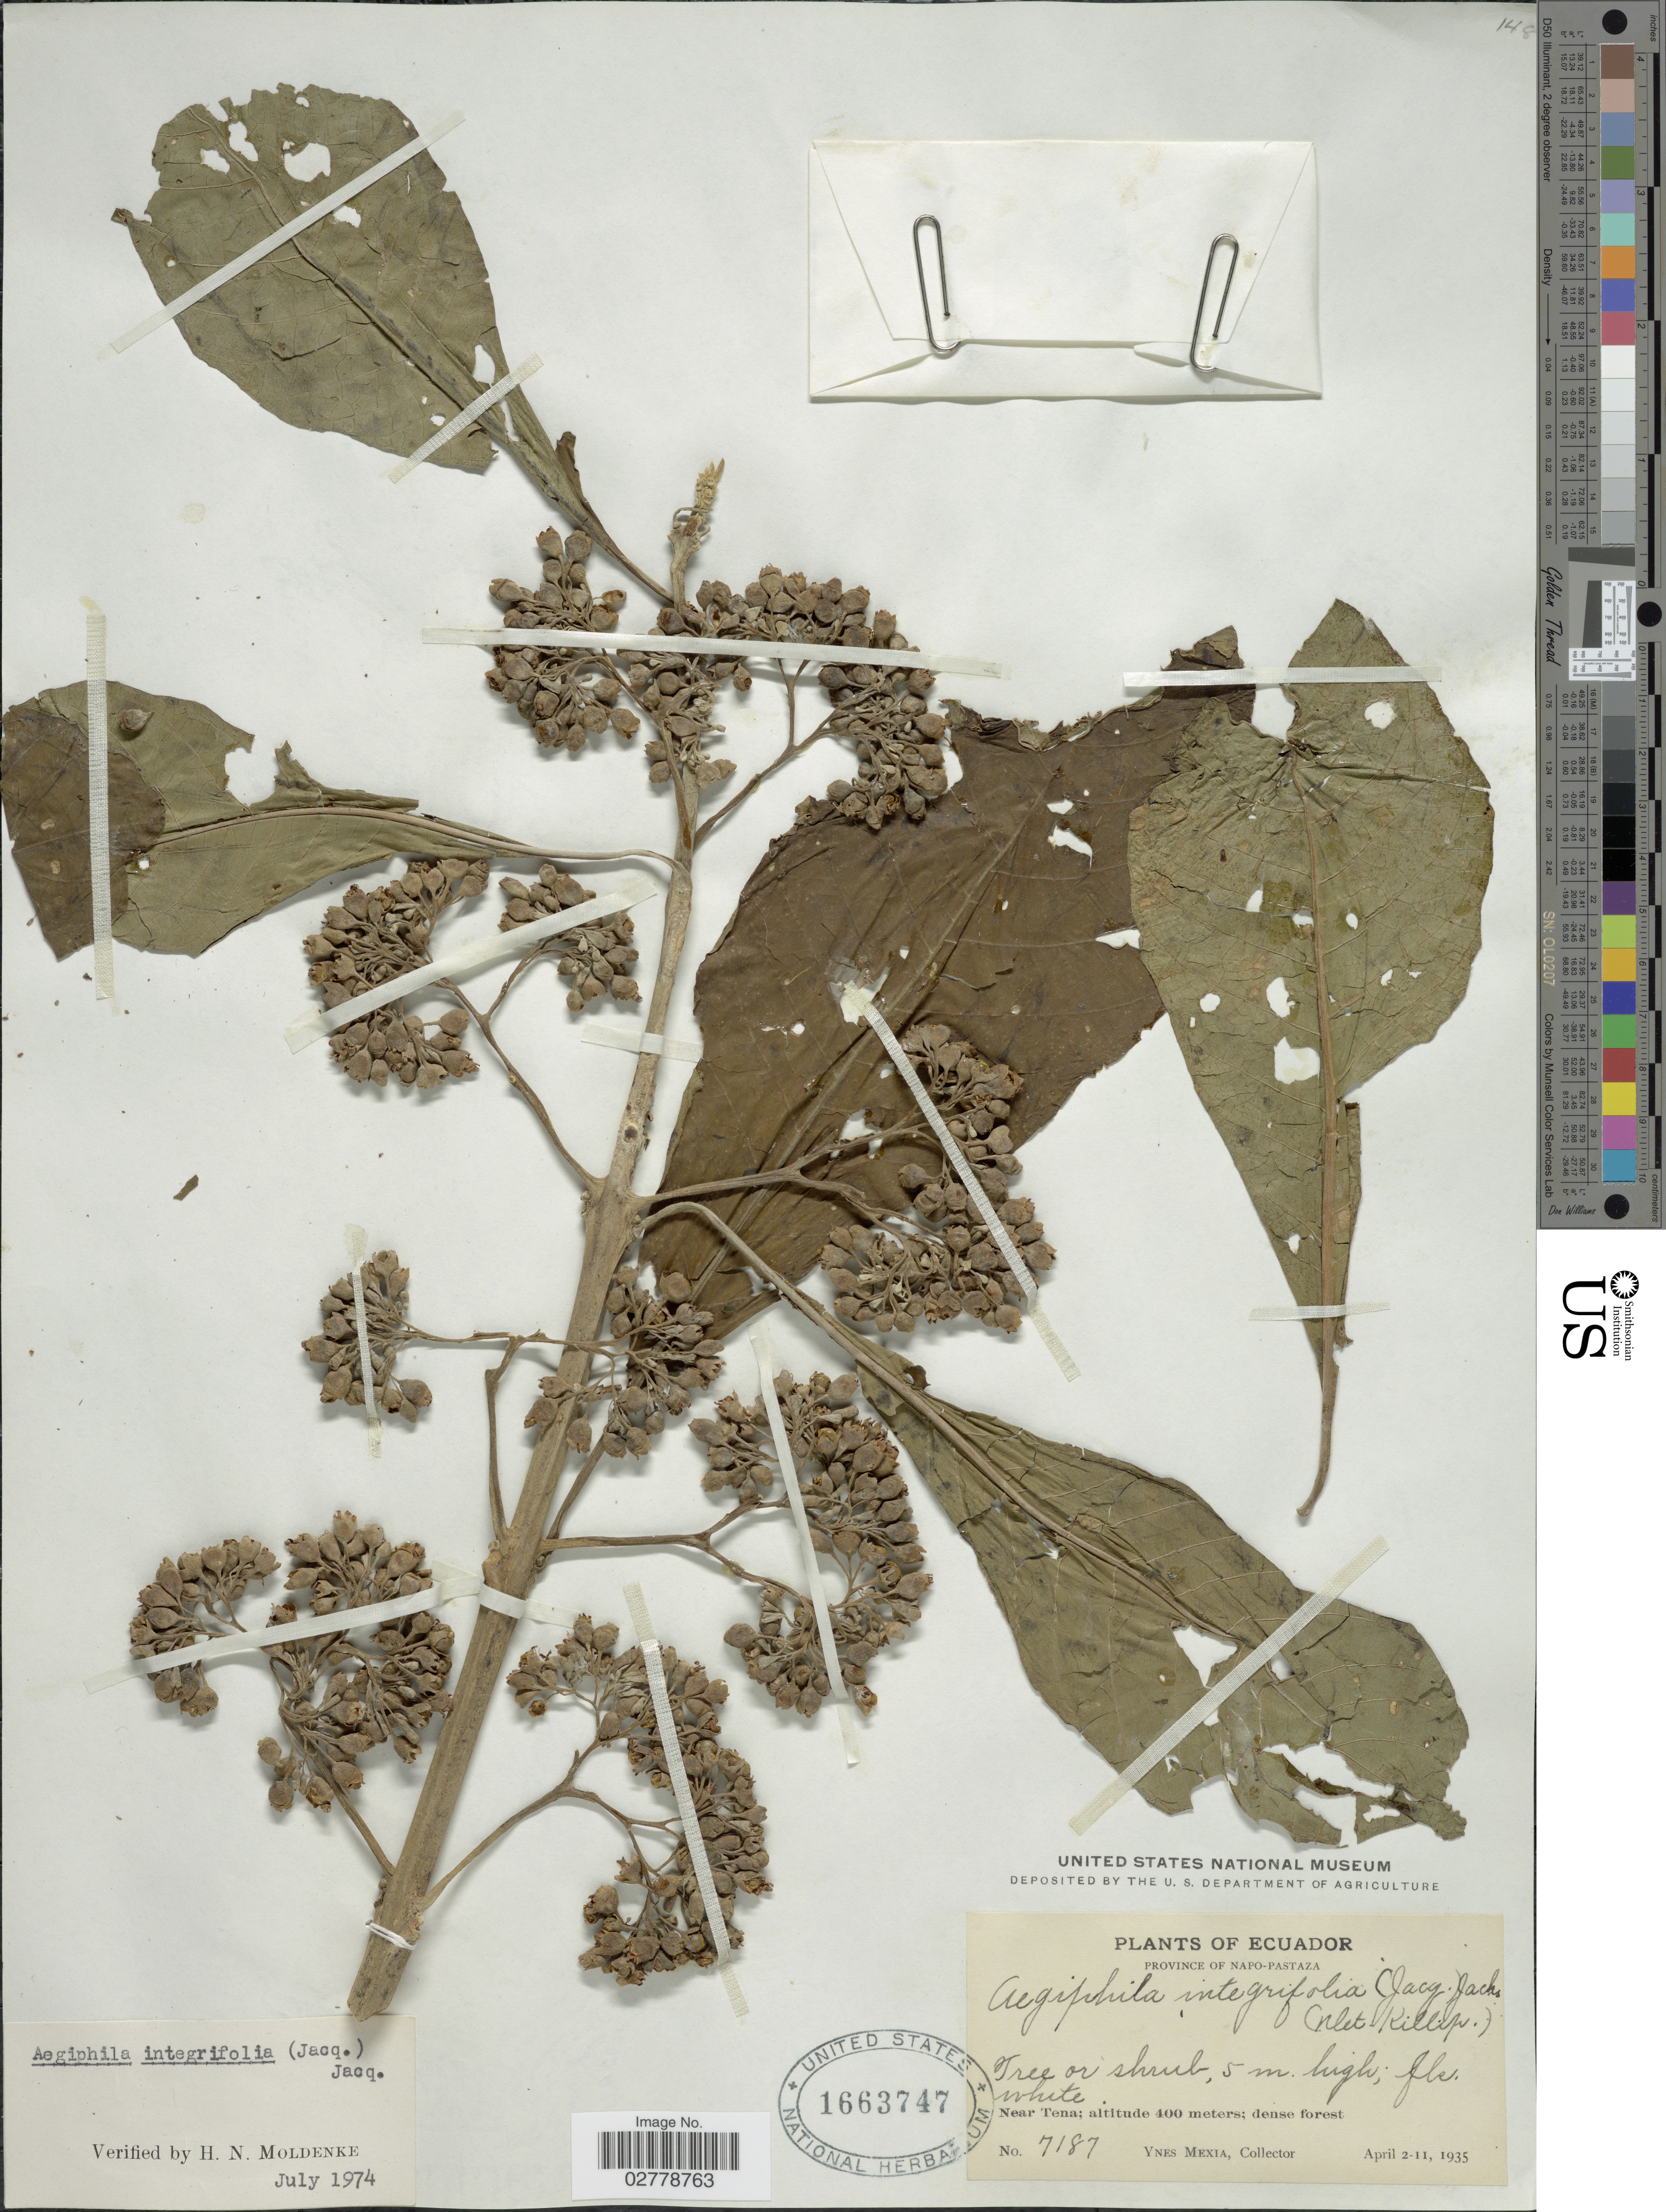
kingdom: Plantae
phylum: Tracheophyta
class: Magnoliopsida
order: Lamiales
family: Lamiaceae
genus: Aegiphila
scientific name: Aegiphila integrifolia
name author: (Jacq.) B.D. Jacks.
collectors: Y. Mexia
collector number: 7187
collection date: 1935-04-02/1935-04-11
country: Ecuador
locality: Prov. Napo-Pastaza: Near Tena.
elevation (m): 400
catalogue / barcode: US 1663747